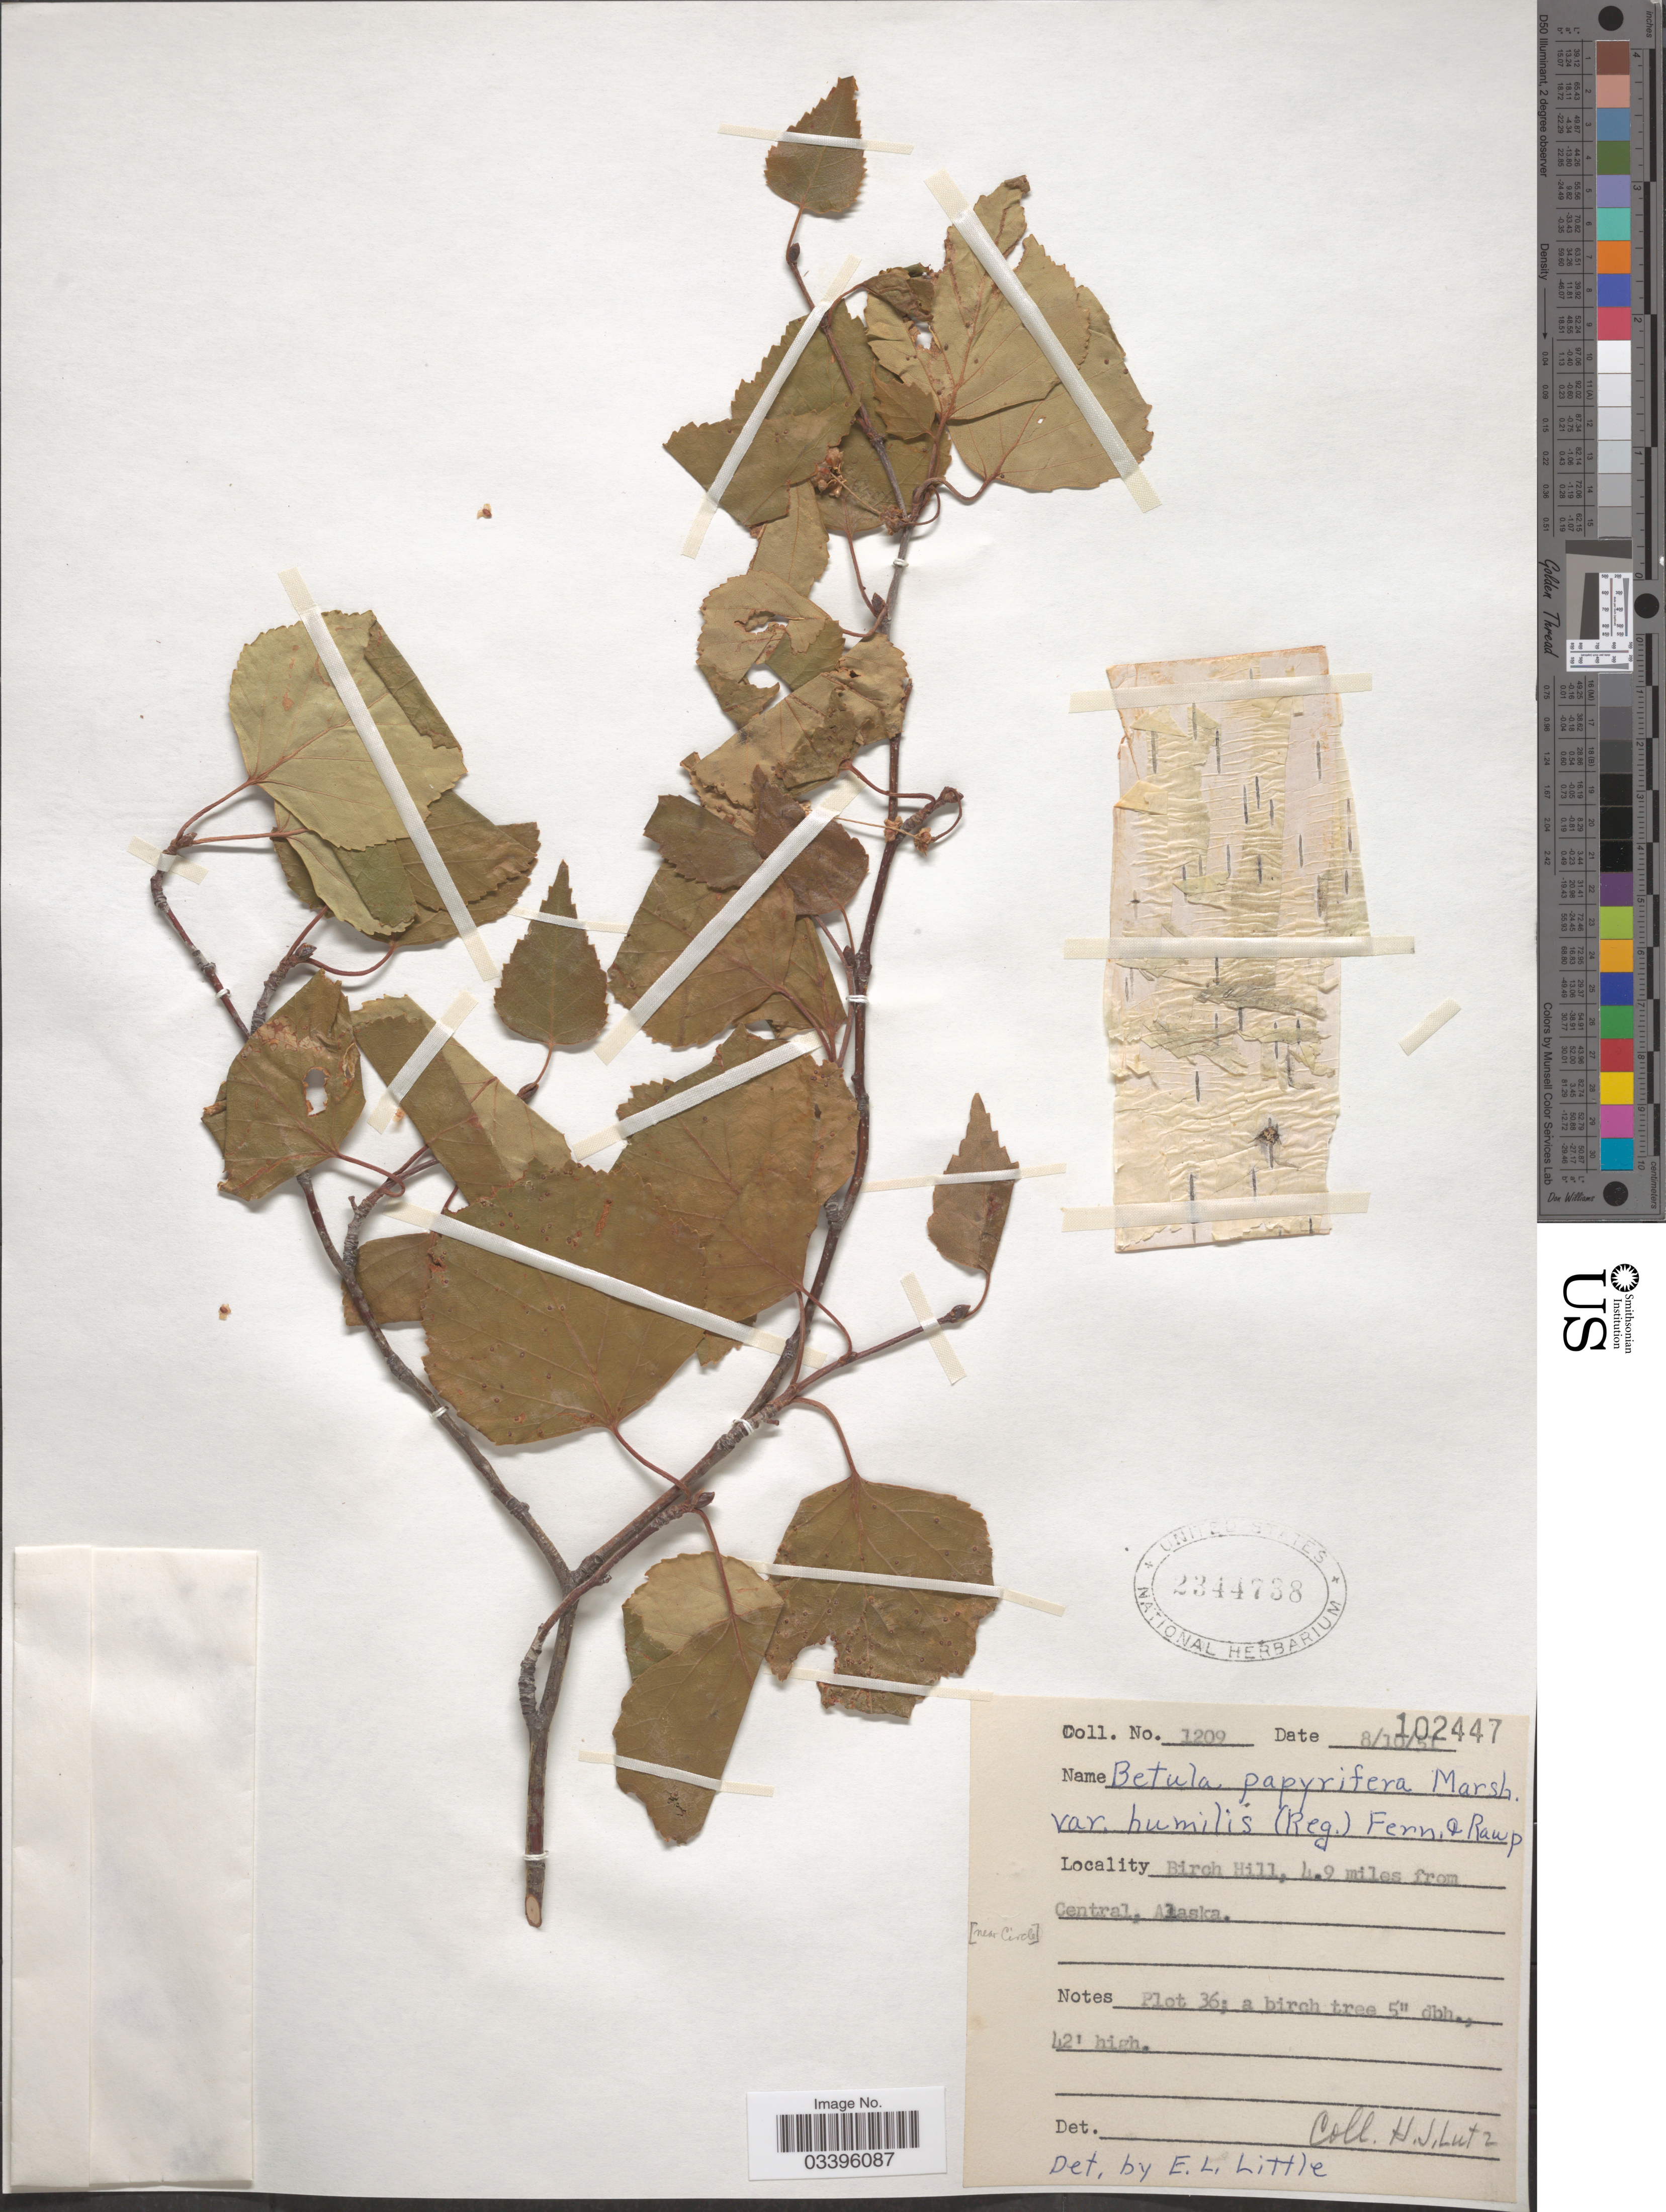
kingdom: Plantae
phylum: Tracheophyta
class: Magnoliopsida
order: Fagales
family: Betulaceae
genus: Betula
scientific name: Betula neoalaskana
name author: Sarg.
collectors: H. J. Lutz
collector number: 1209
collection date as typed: Transcribed d/m/y: 10/8/51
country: United States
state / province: Alaska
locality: Birch Hill, 4.9 miles from Central. Plot 36.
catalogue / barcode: US 2344738